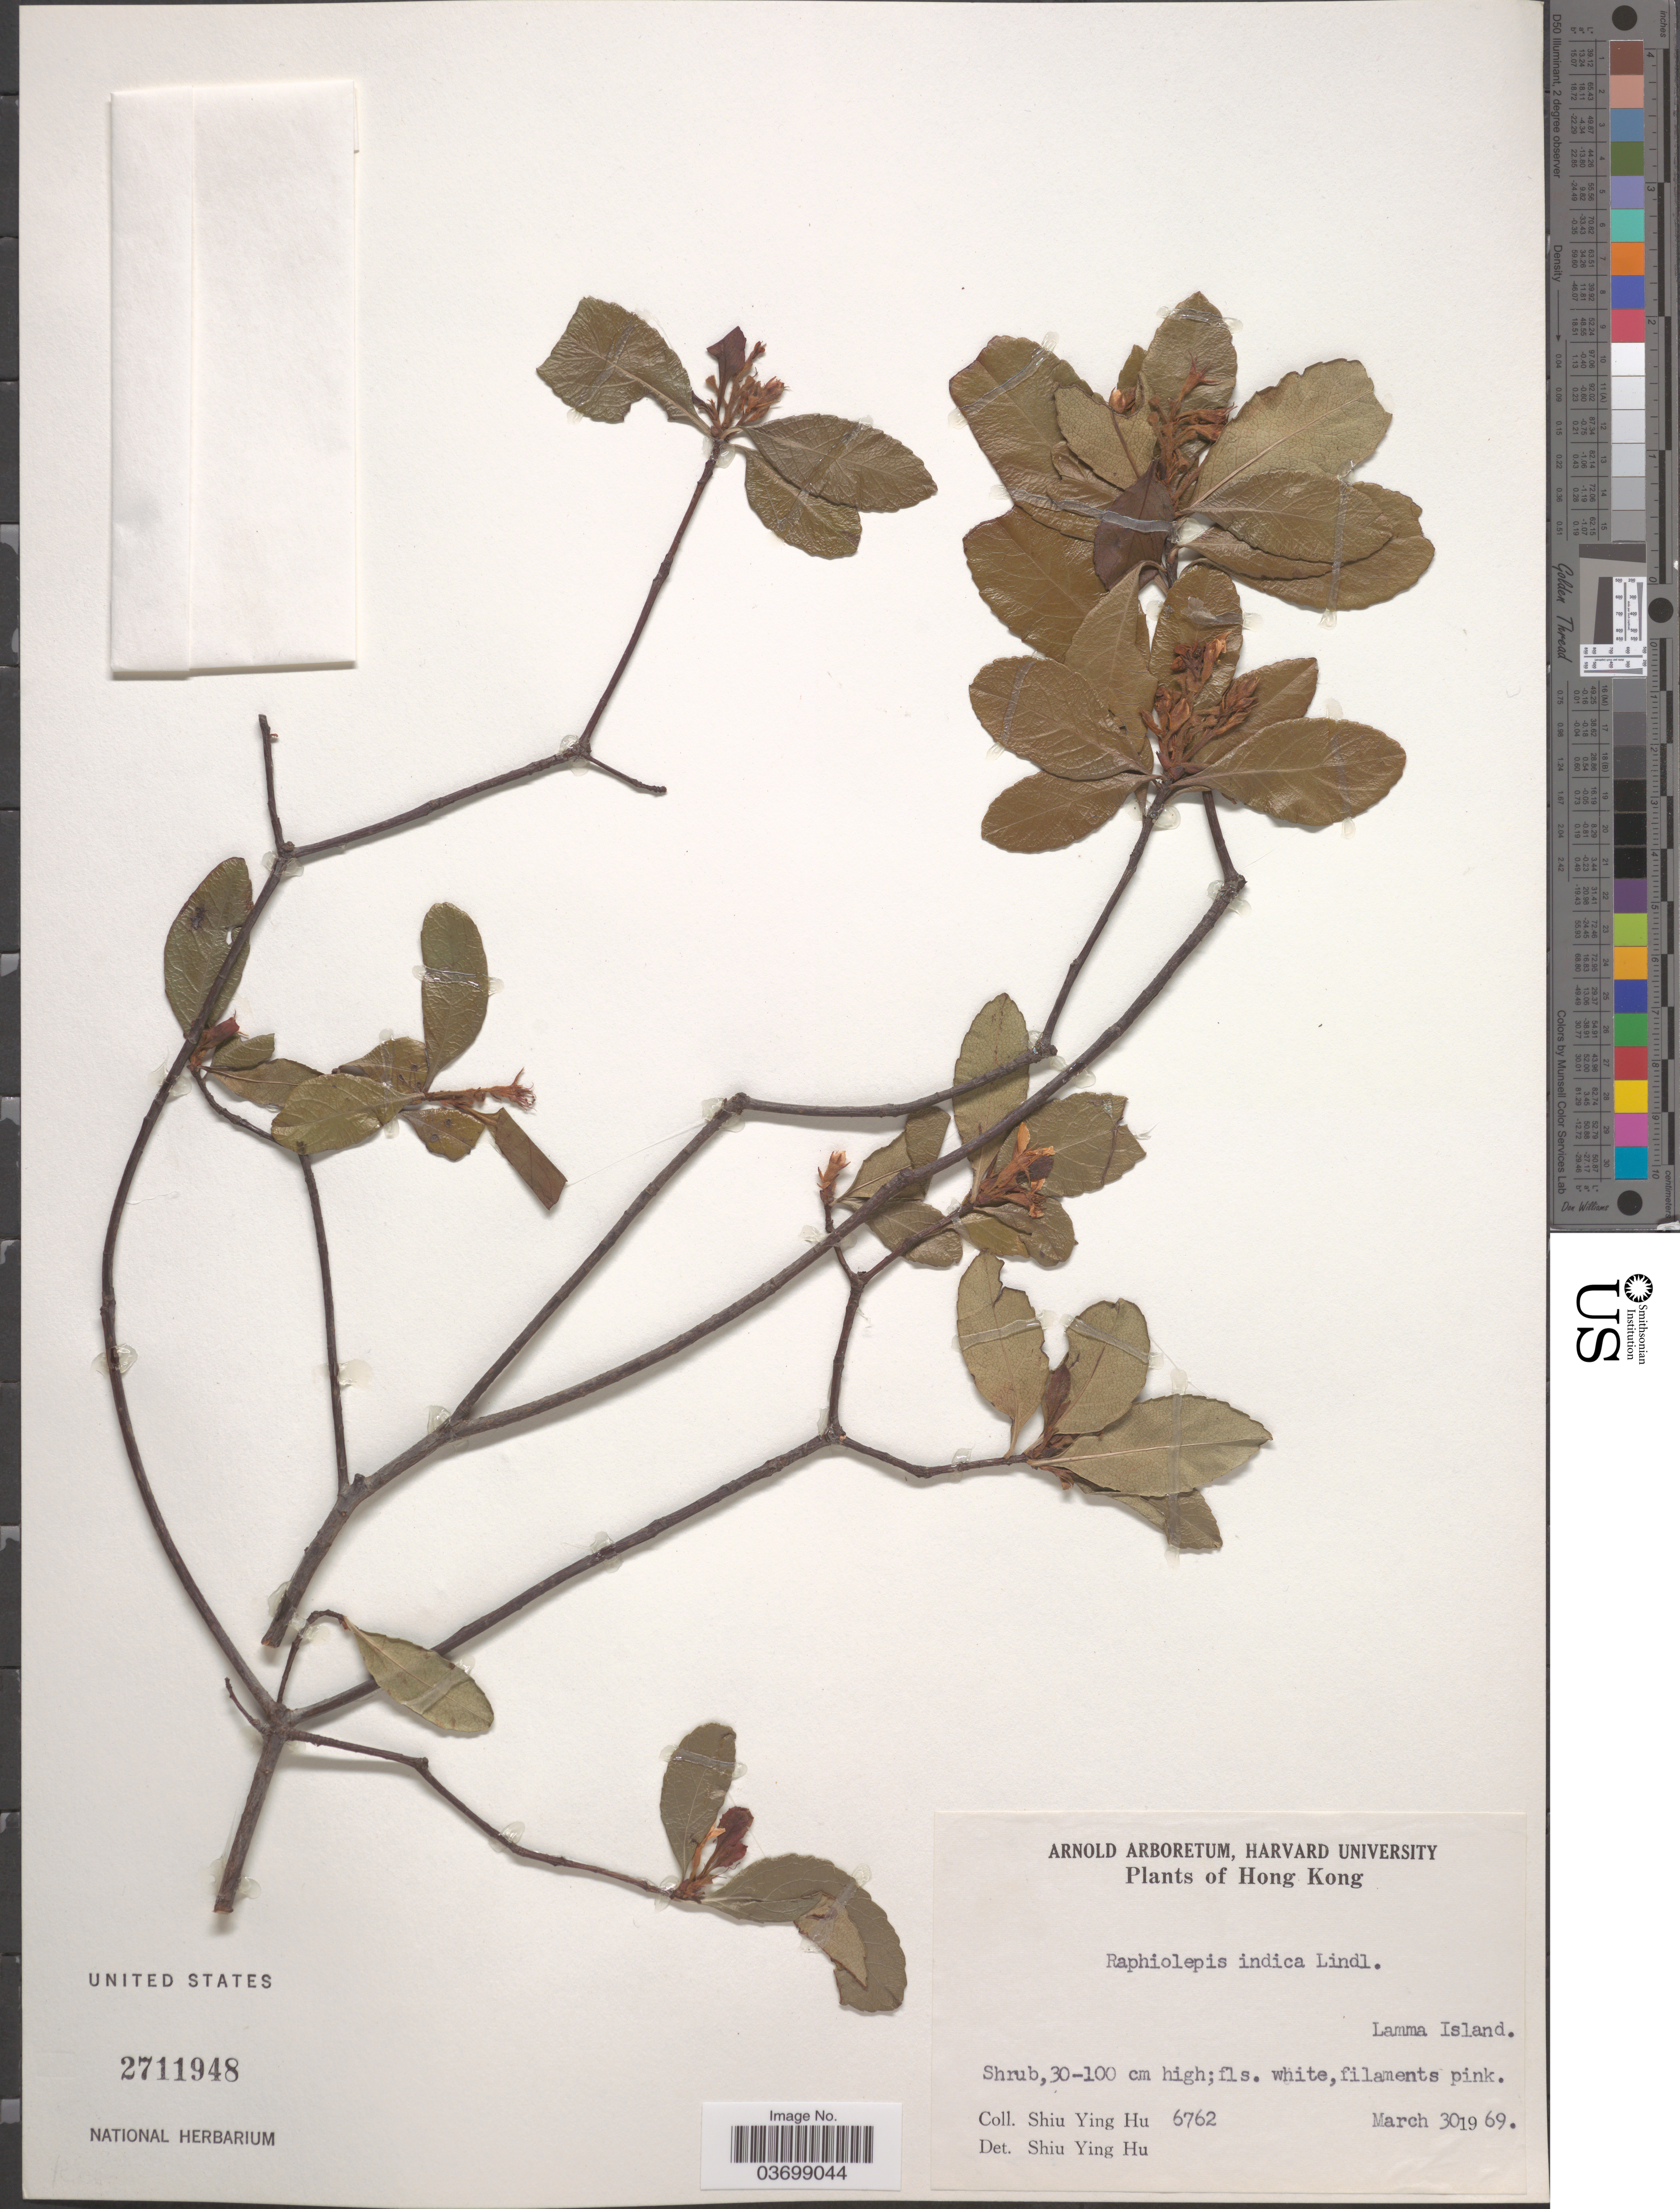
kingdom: Plantae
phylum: Tracheophyta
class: Magnoliopsida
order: Rosales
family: Rosaceae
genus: Rhaphiolepis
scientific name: Rhaphiolepis indica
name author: (L.) Lindl.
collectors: S. Y. Hu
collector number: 6762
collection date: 1969-03-30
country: China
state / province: Hong Kong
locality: Lamma Island.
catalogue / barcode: US 2711948